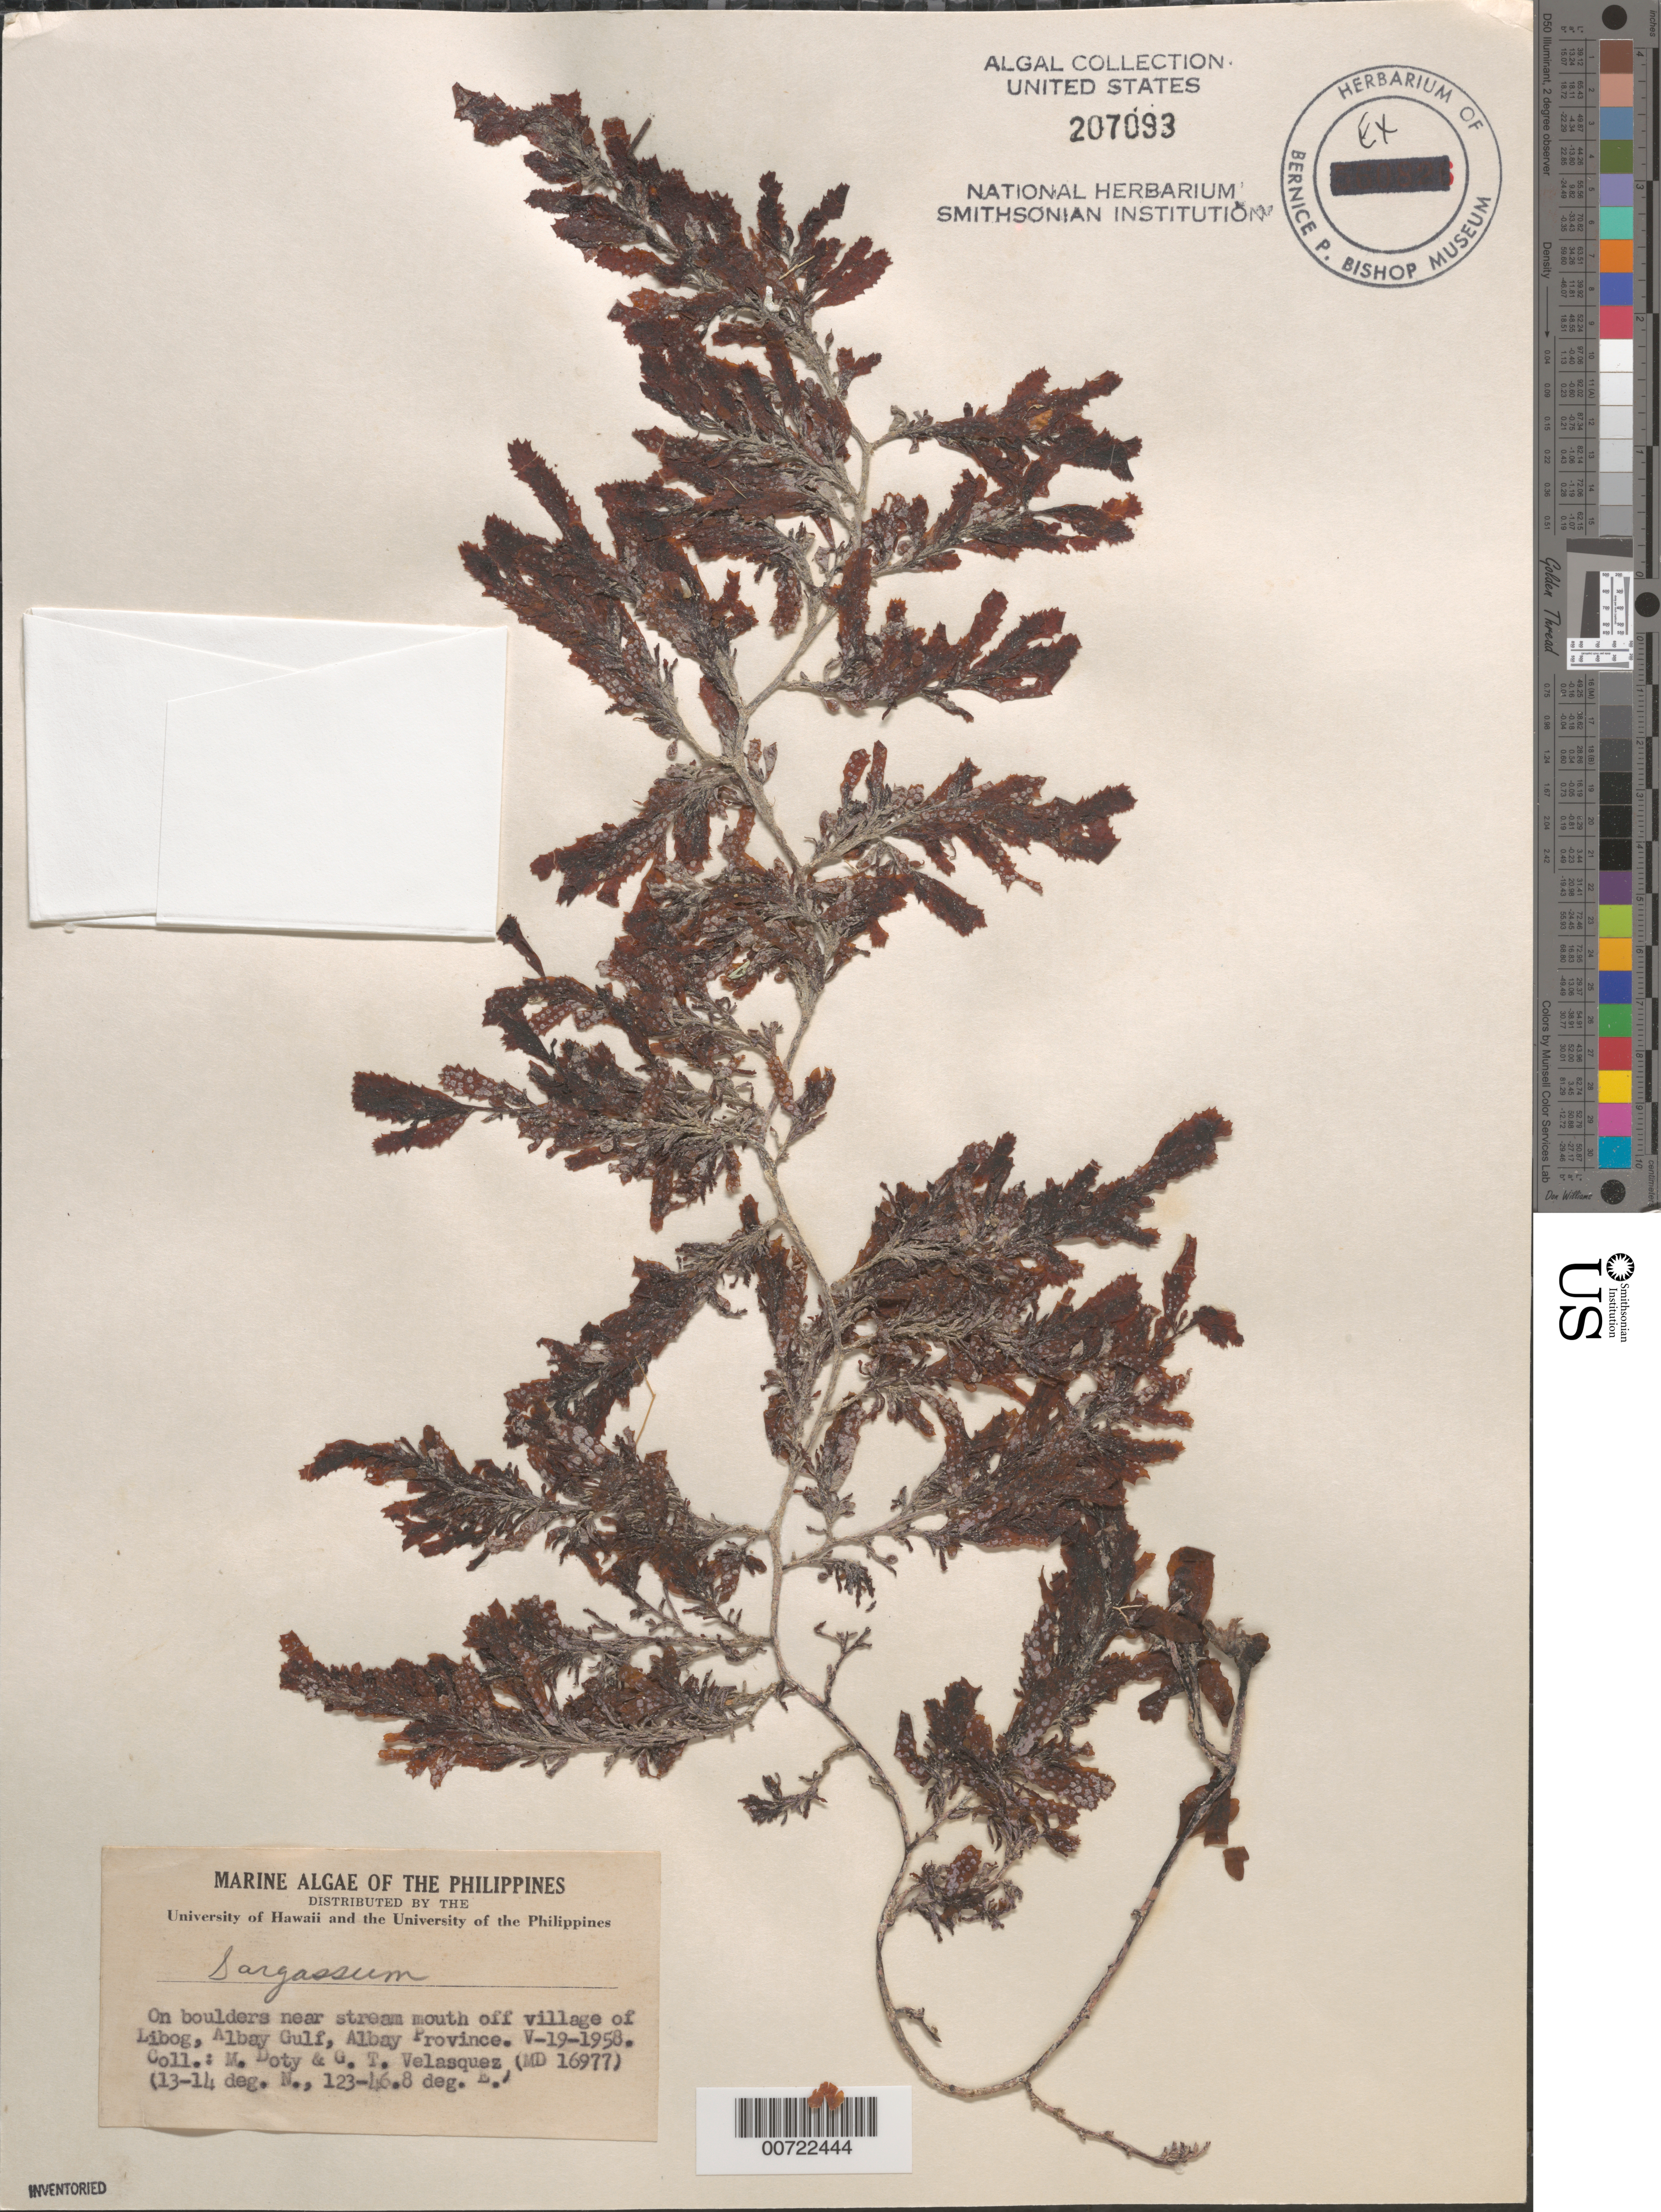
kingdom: Chromista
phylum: Ochrophyta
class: Phaeophyceae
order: Fucales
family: Sargassaceae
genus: Sargassum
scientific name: Sargassum sp.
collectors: M. S. Doty & G. Velasquez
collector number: MSD 16977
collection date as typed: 19 May 1958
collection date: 1958-05-19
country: Philippines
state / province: Bicol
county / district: Albay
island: Luzon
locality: Libog, Albay Gulf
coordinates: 13-14 deg. N., 123-46.8 deg. E.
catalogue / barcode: US 207093